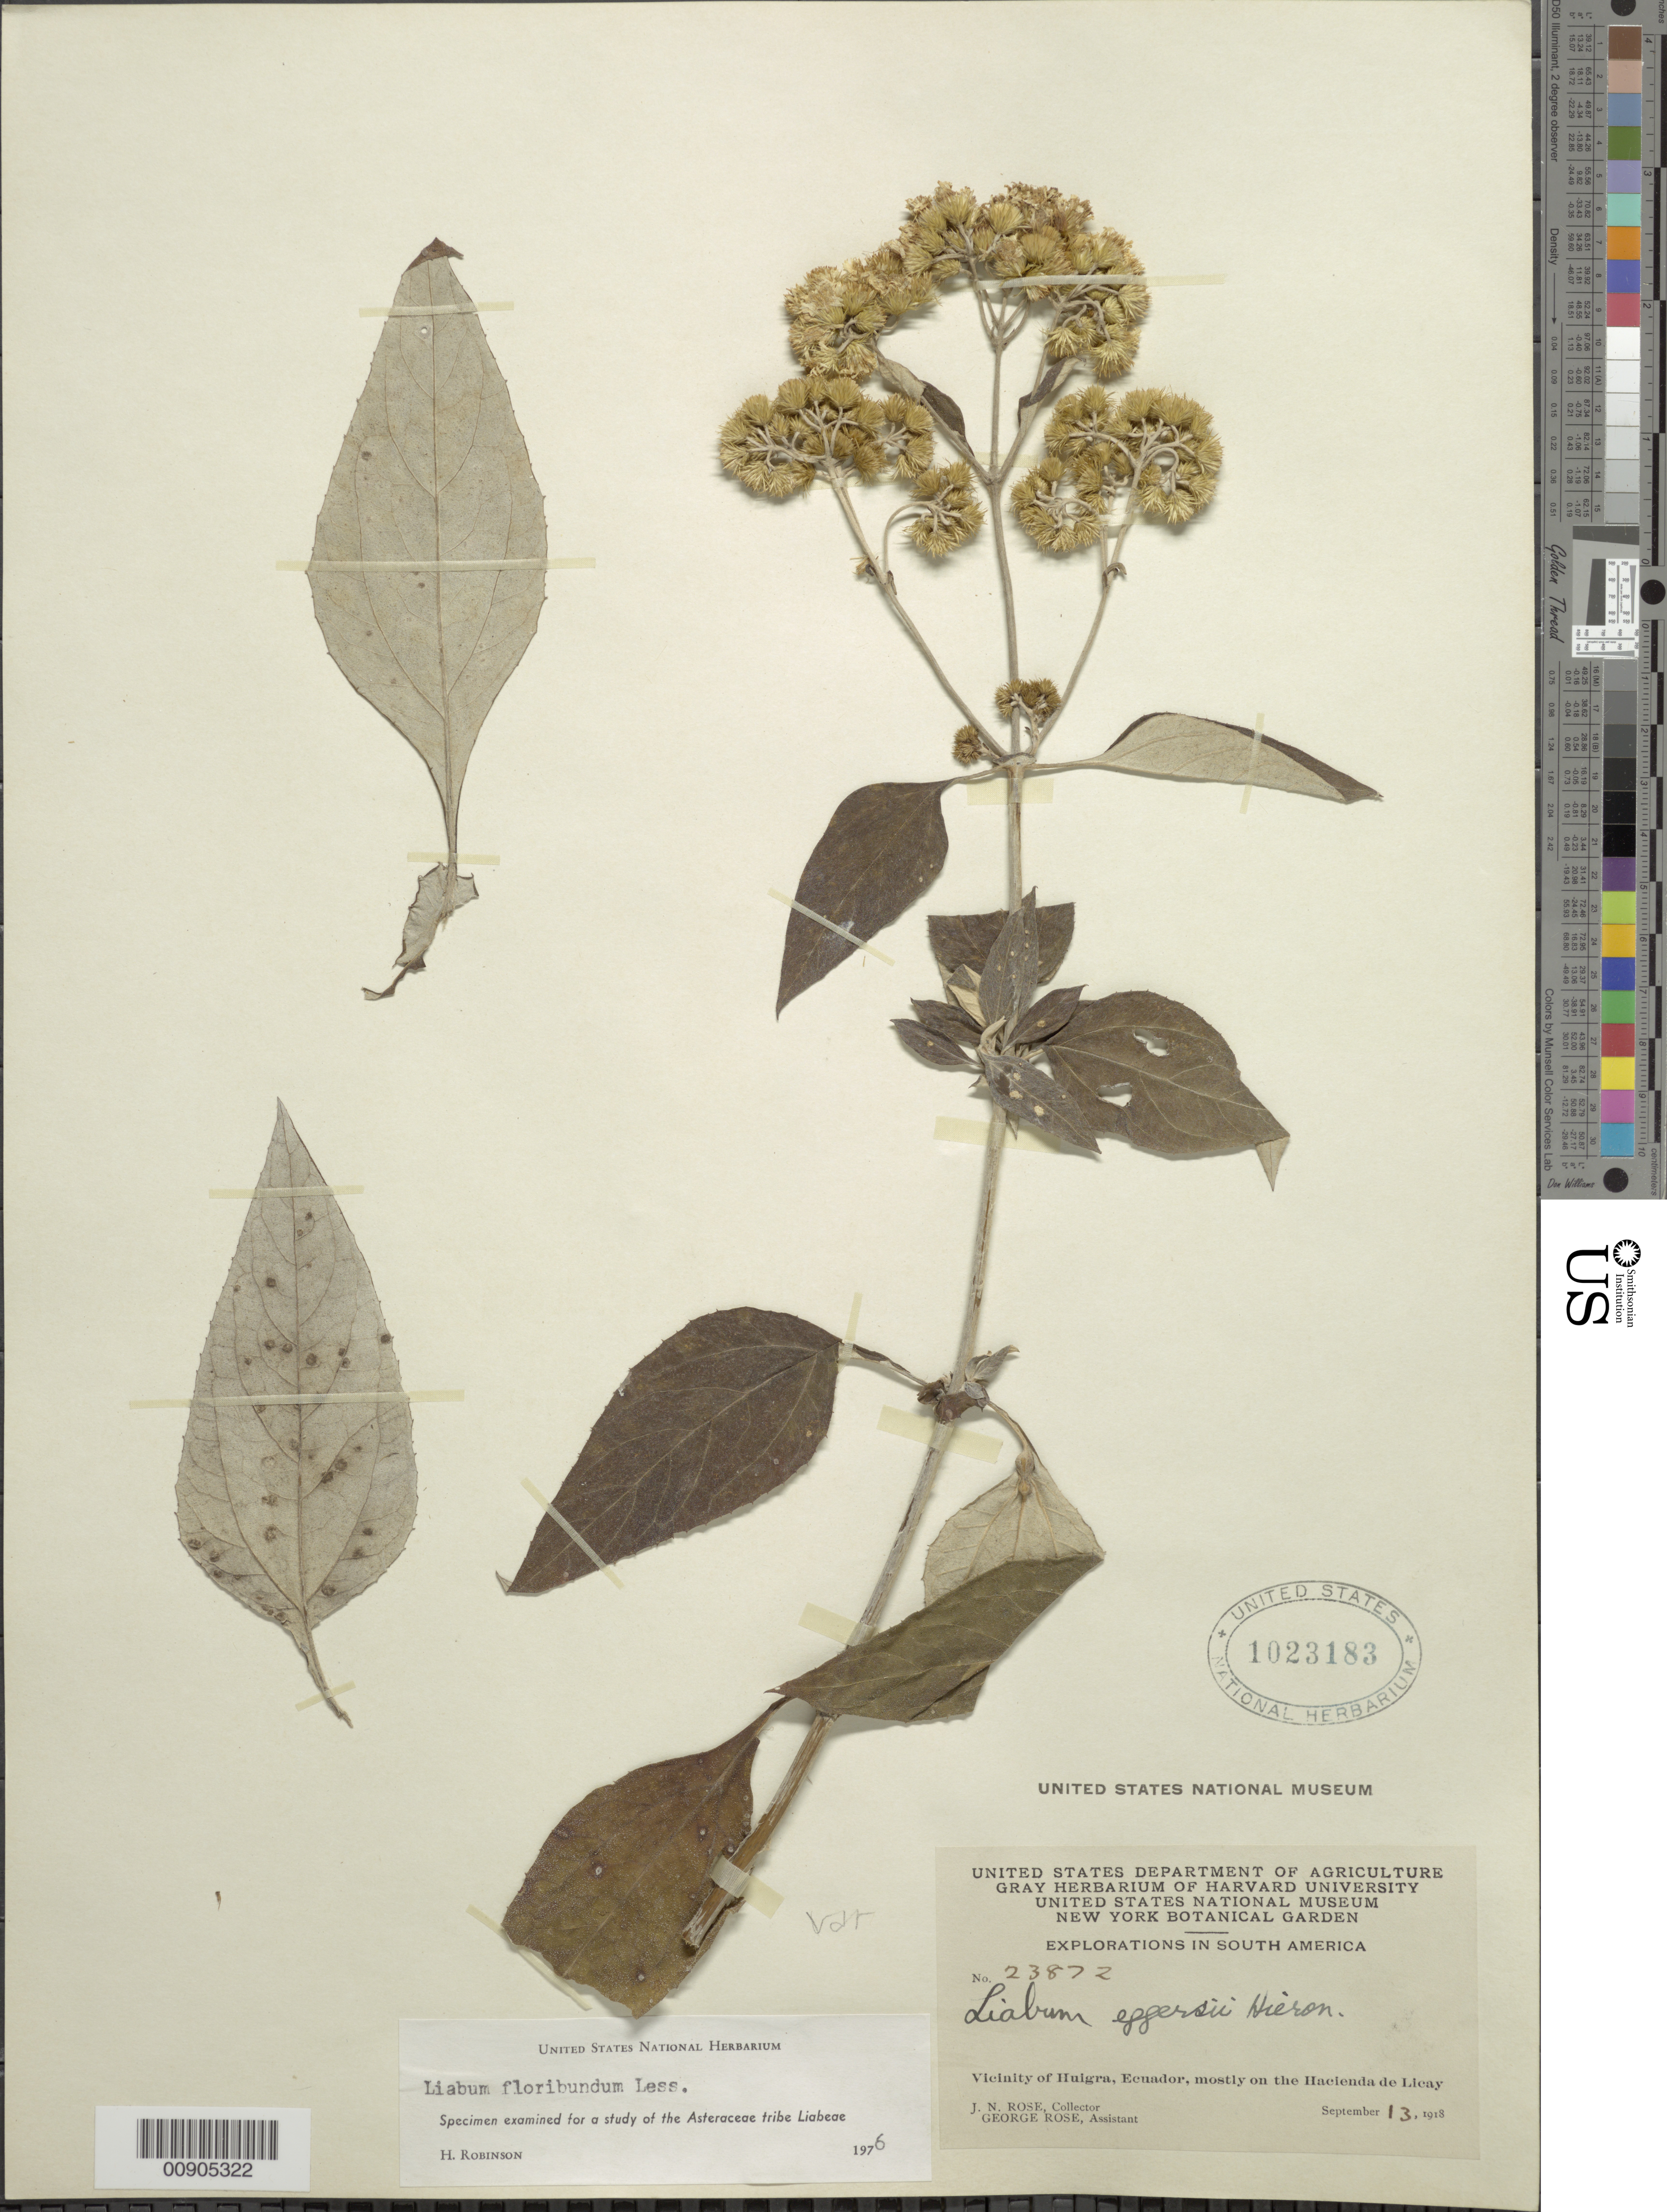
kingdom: Plantae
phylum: Tracheophyta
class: Magnoliopsida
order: Asterales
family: Asteraceae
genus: Liabum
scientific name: Liabum floribundum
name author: Less.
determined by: Robinson, Harold E., (US)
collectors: J. N. Rose & G. Rose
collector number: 23872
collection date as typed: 13 September 1918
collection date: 1918-09-13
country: Ecuador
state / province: Chimborazo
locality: Huigra vic., mostly on the Hacienda de Licay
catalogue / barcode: US 1023183